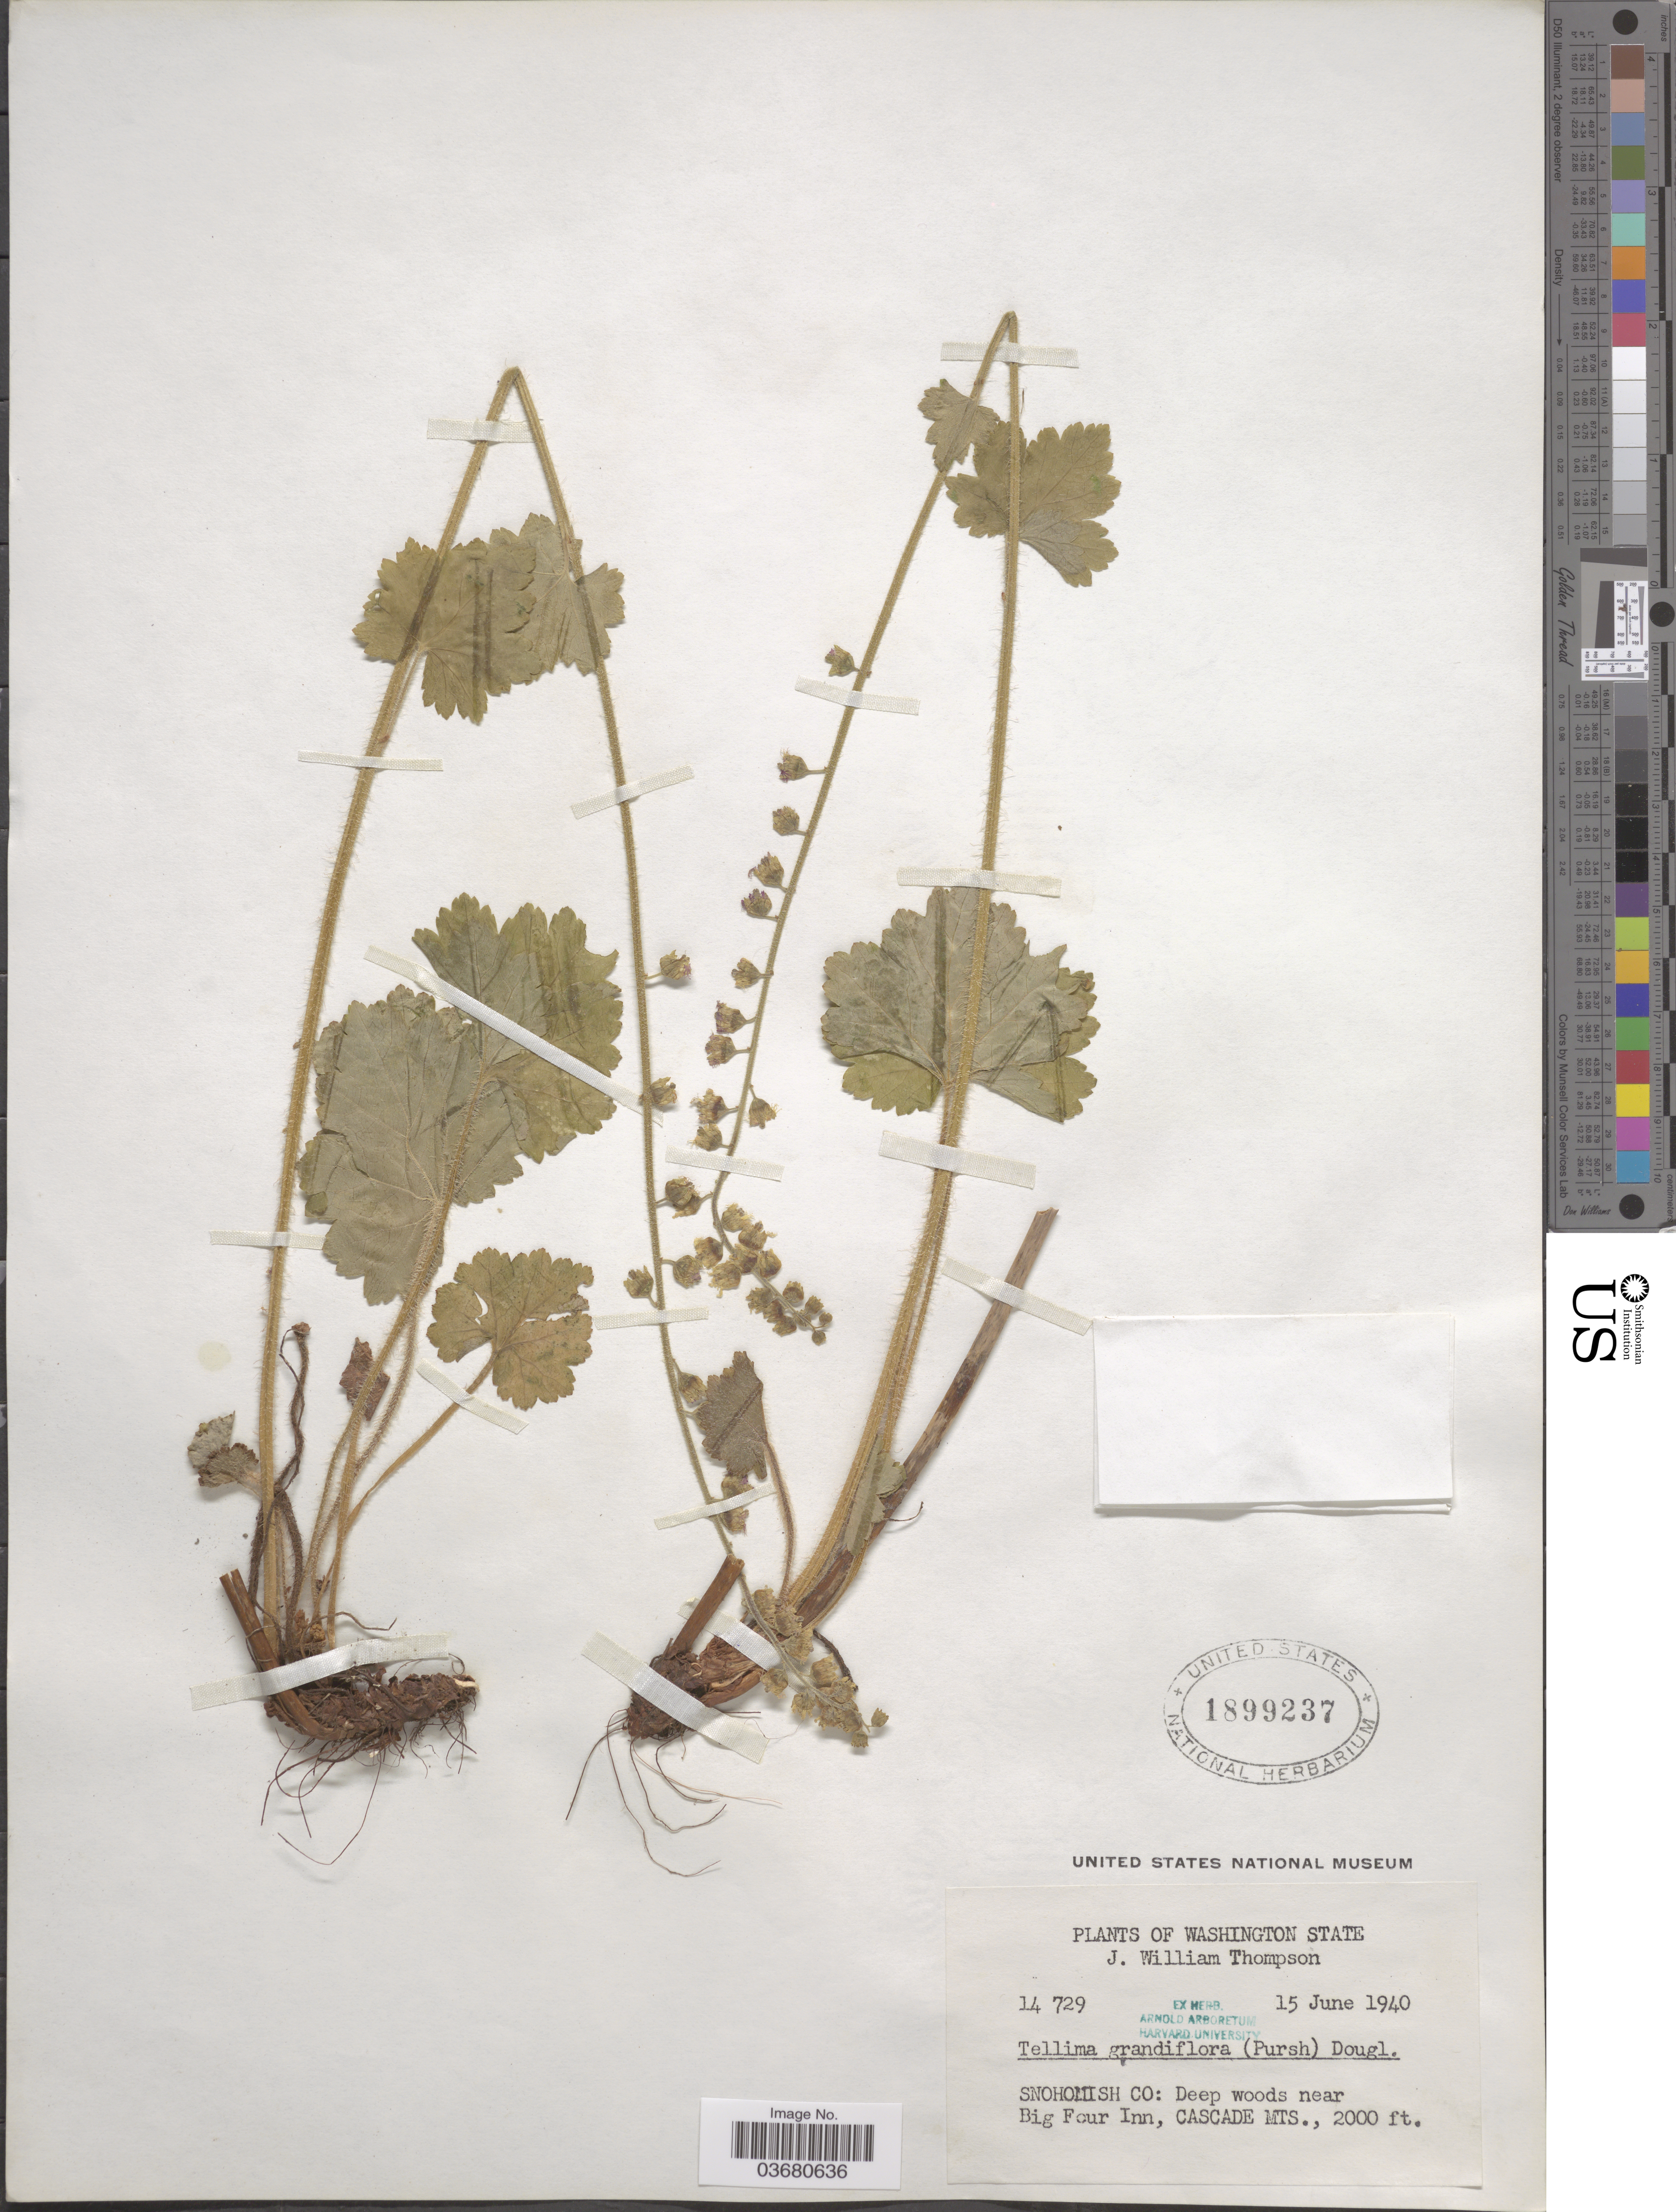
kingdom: Plantae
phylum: Tracheophyta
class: Magnoliopsida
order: Saxifragales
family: Saxifragaceae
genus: Tellima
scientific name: Tellima grandiflora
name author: (Pursh) Douglas ex Lindl.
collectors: J. W. Thompson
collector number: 14729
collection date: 1940-06-15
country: United States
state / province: Washington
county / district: Snohomish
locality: Snohomish Co: Deep woods near Big Four Inn, Cascade Mts.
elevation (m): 610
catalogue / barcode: US 1899237